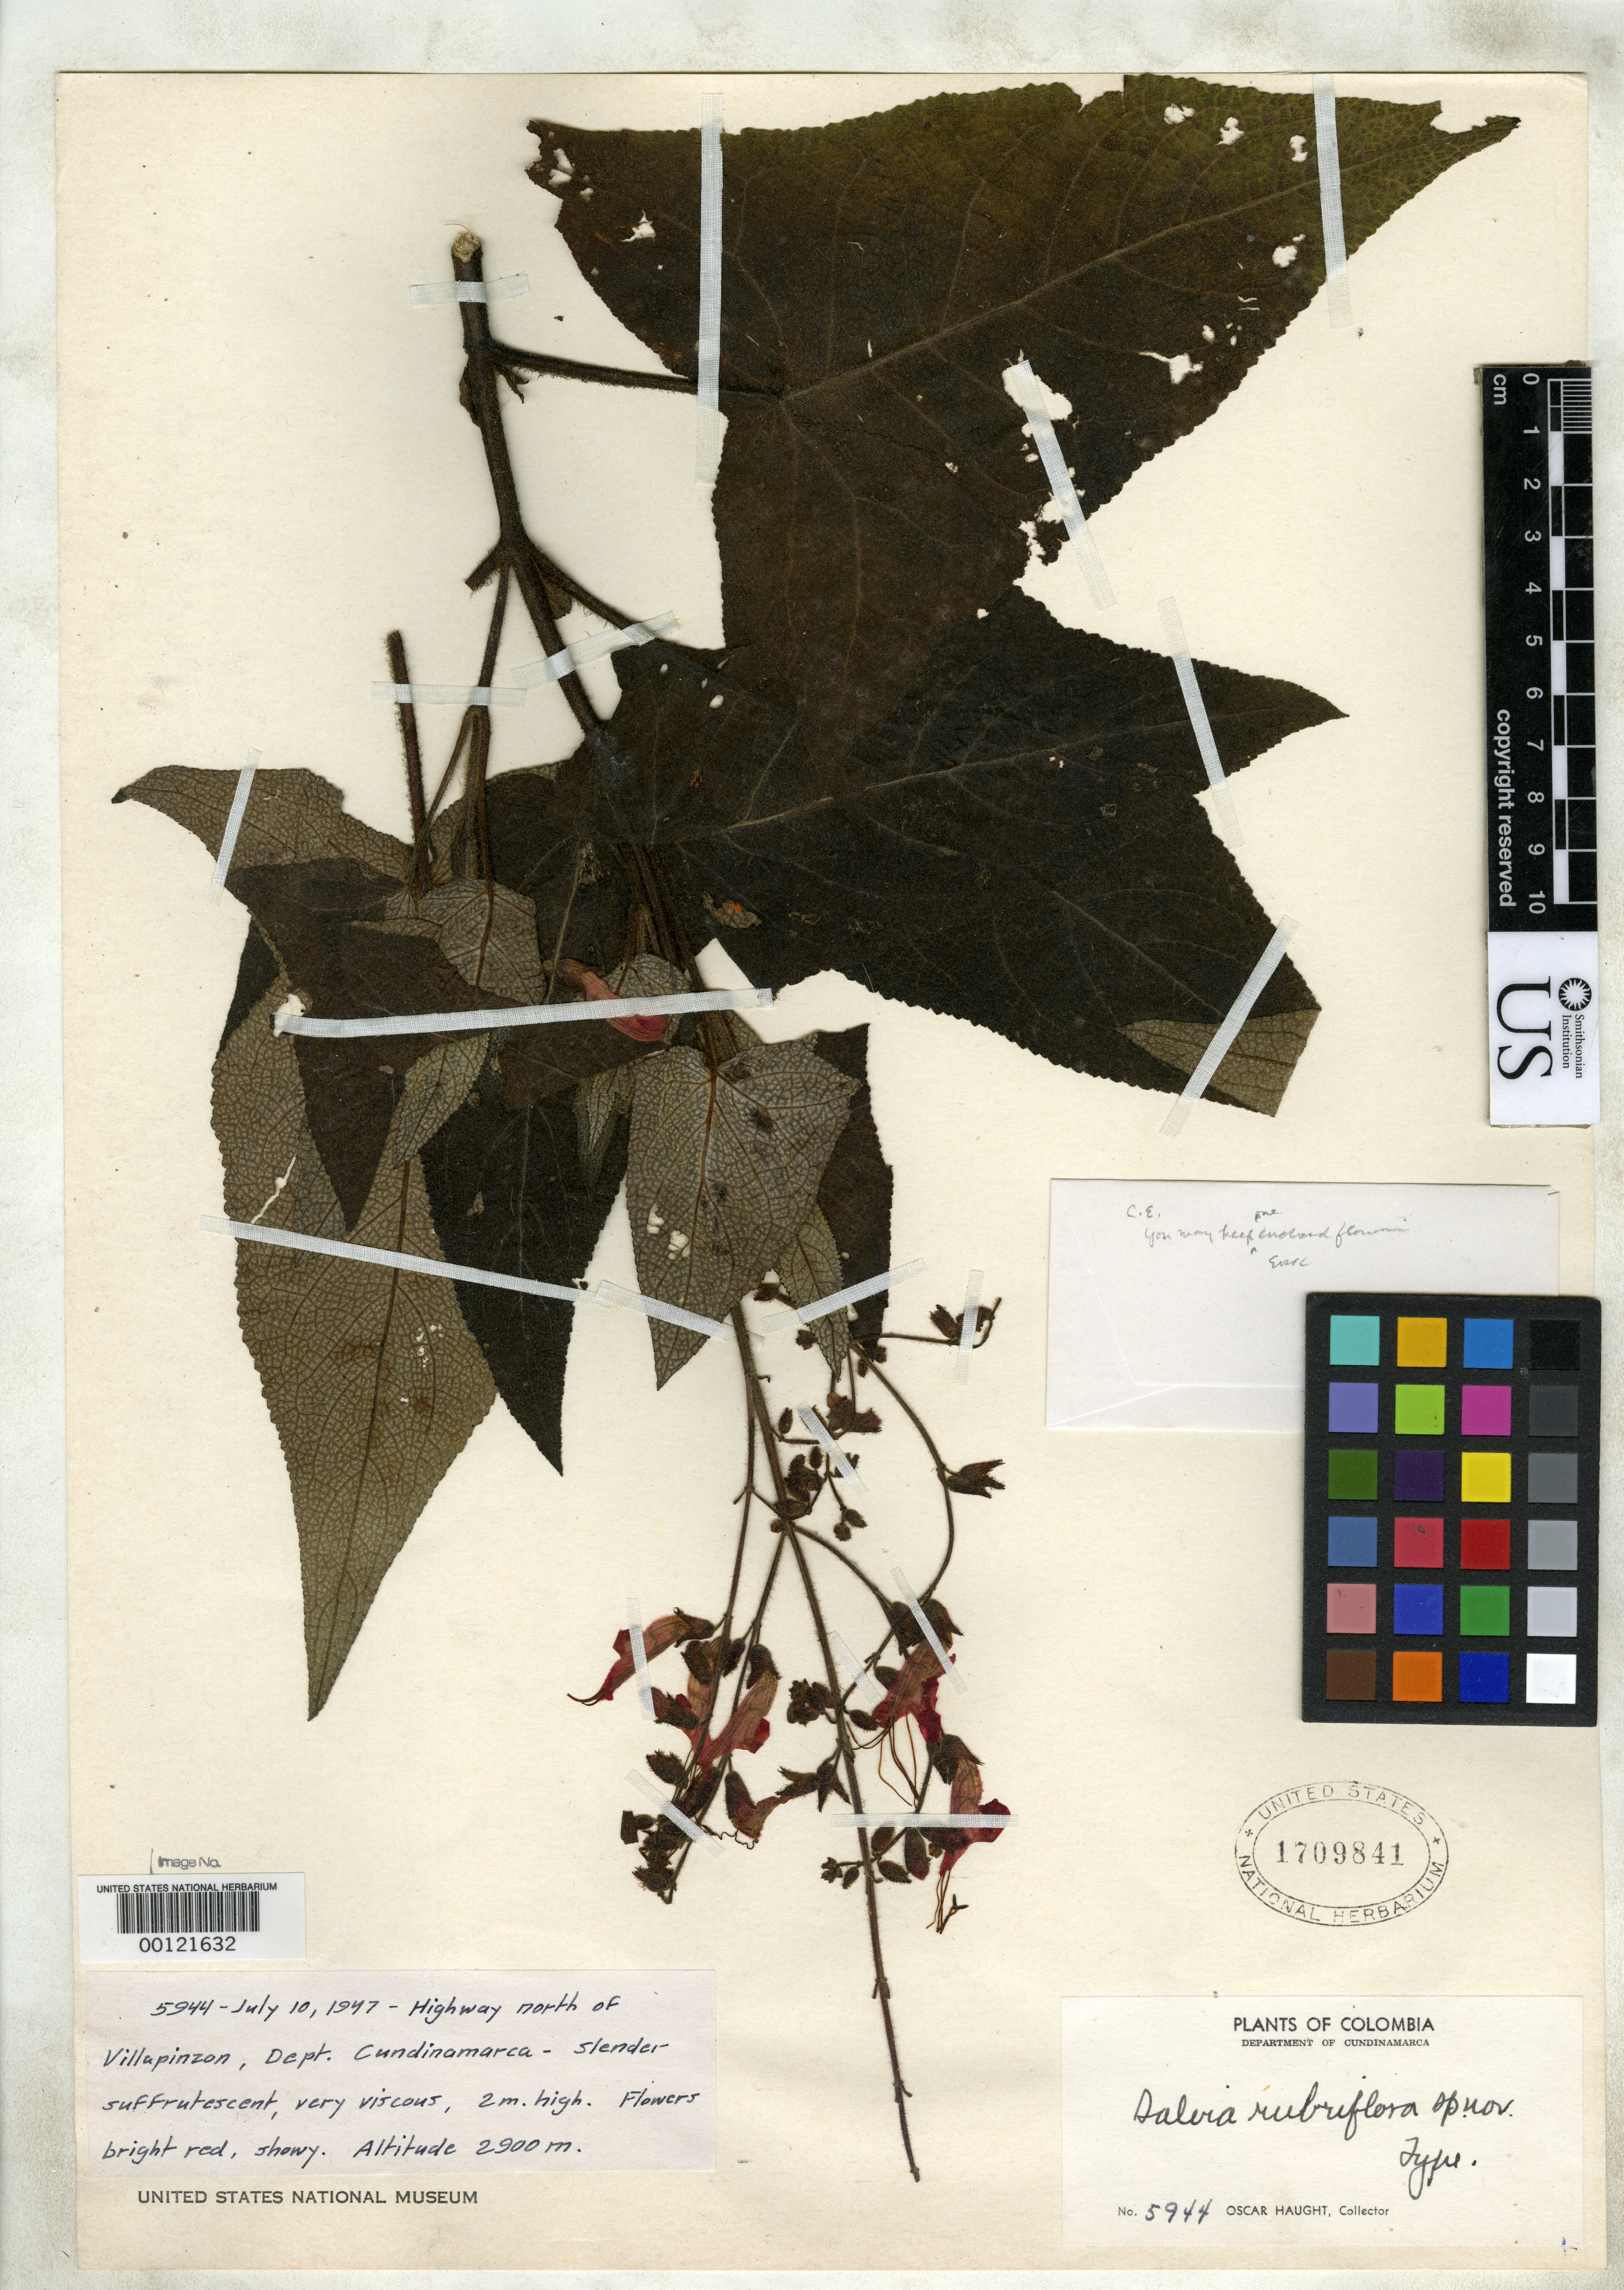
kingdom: Plantae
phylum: Tracheophyta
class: Magnoliopsida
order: Lamiales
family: Lamiaceae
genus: Salvia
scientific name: Salvia rubriflora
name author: Epling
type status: Isotype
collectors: O. L. Haught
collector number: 5944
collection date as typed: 10 Jul 1947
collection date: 1947-07-10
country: Colombia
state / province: Cundinamarca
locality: Hwy N of Villapinzon.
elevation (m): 2900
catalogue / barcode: US 1709841